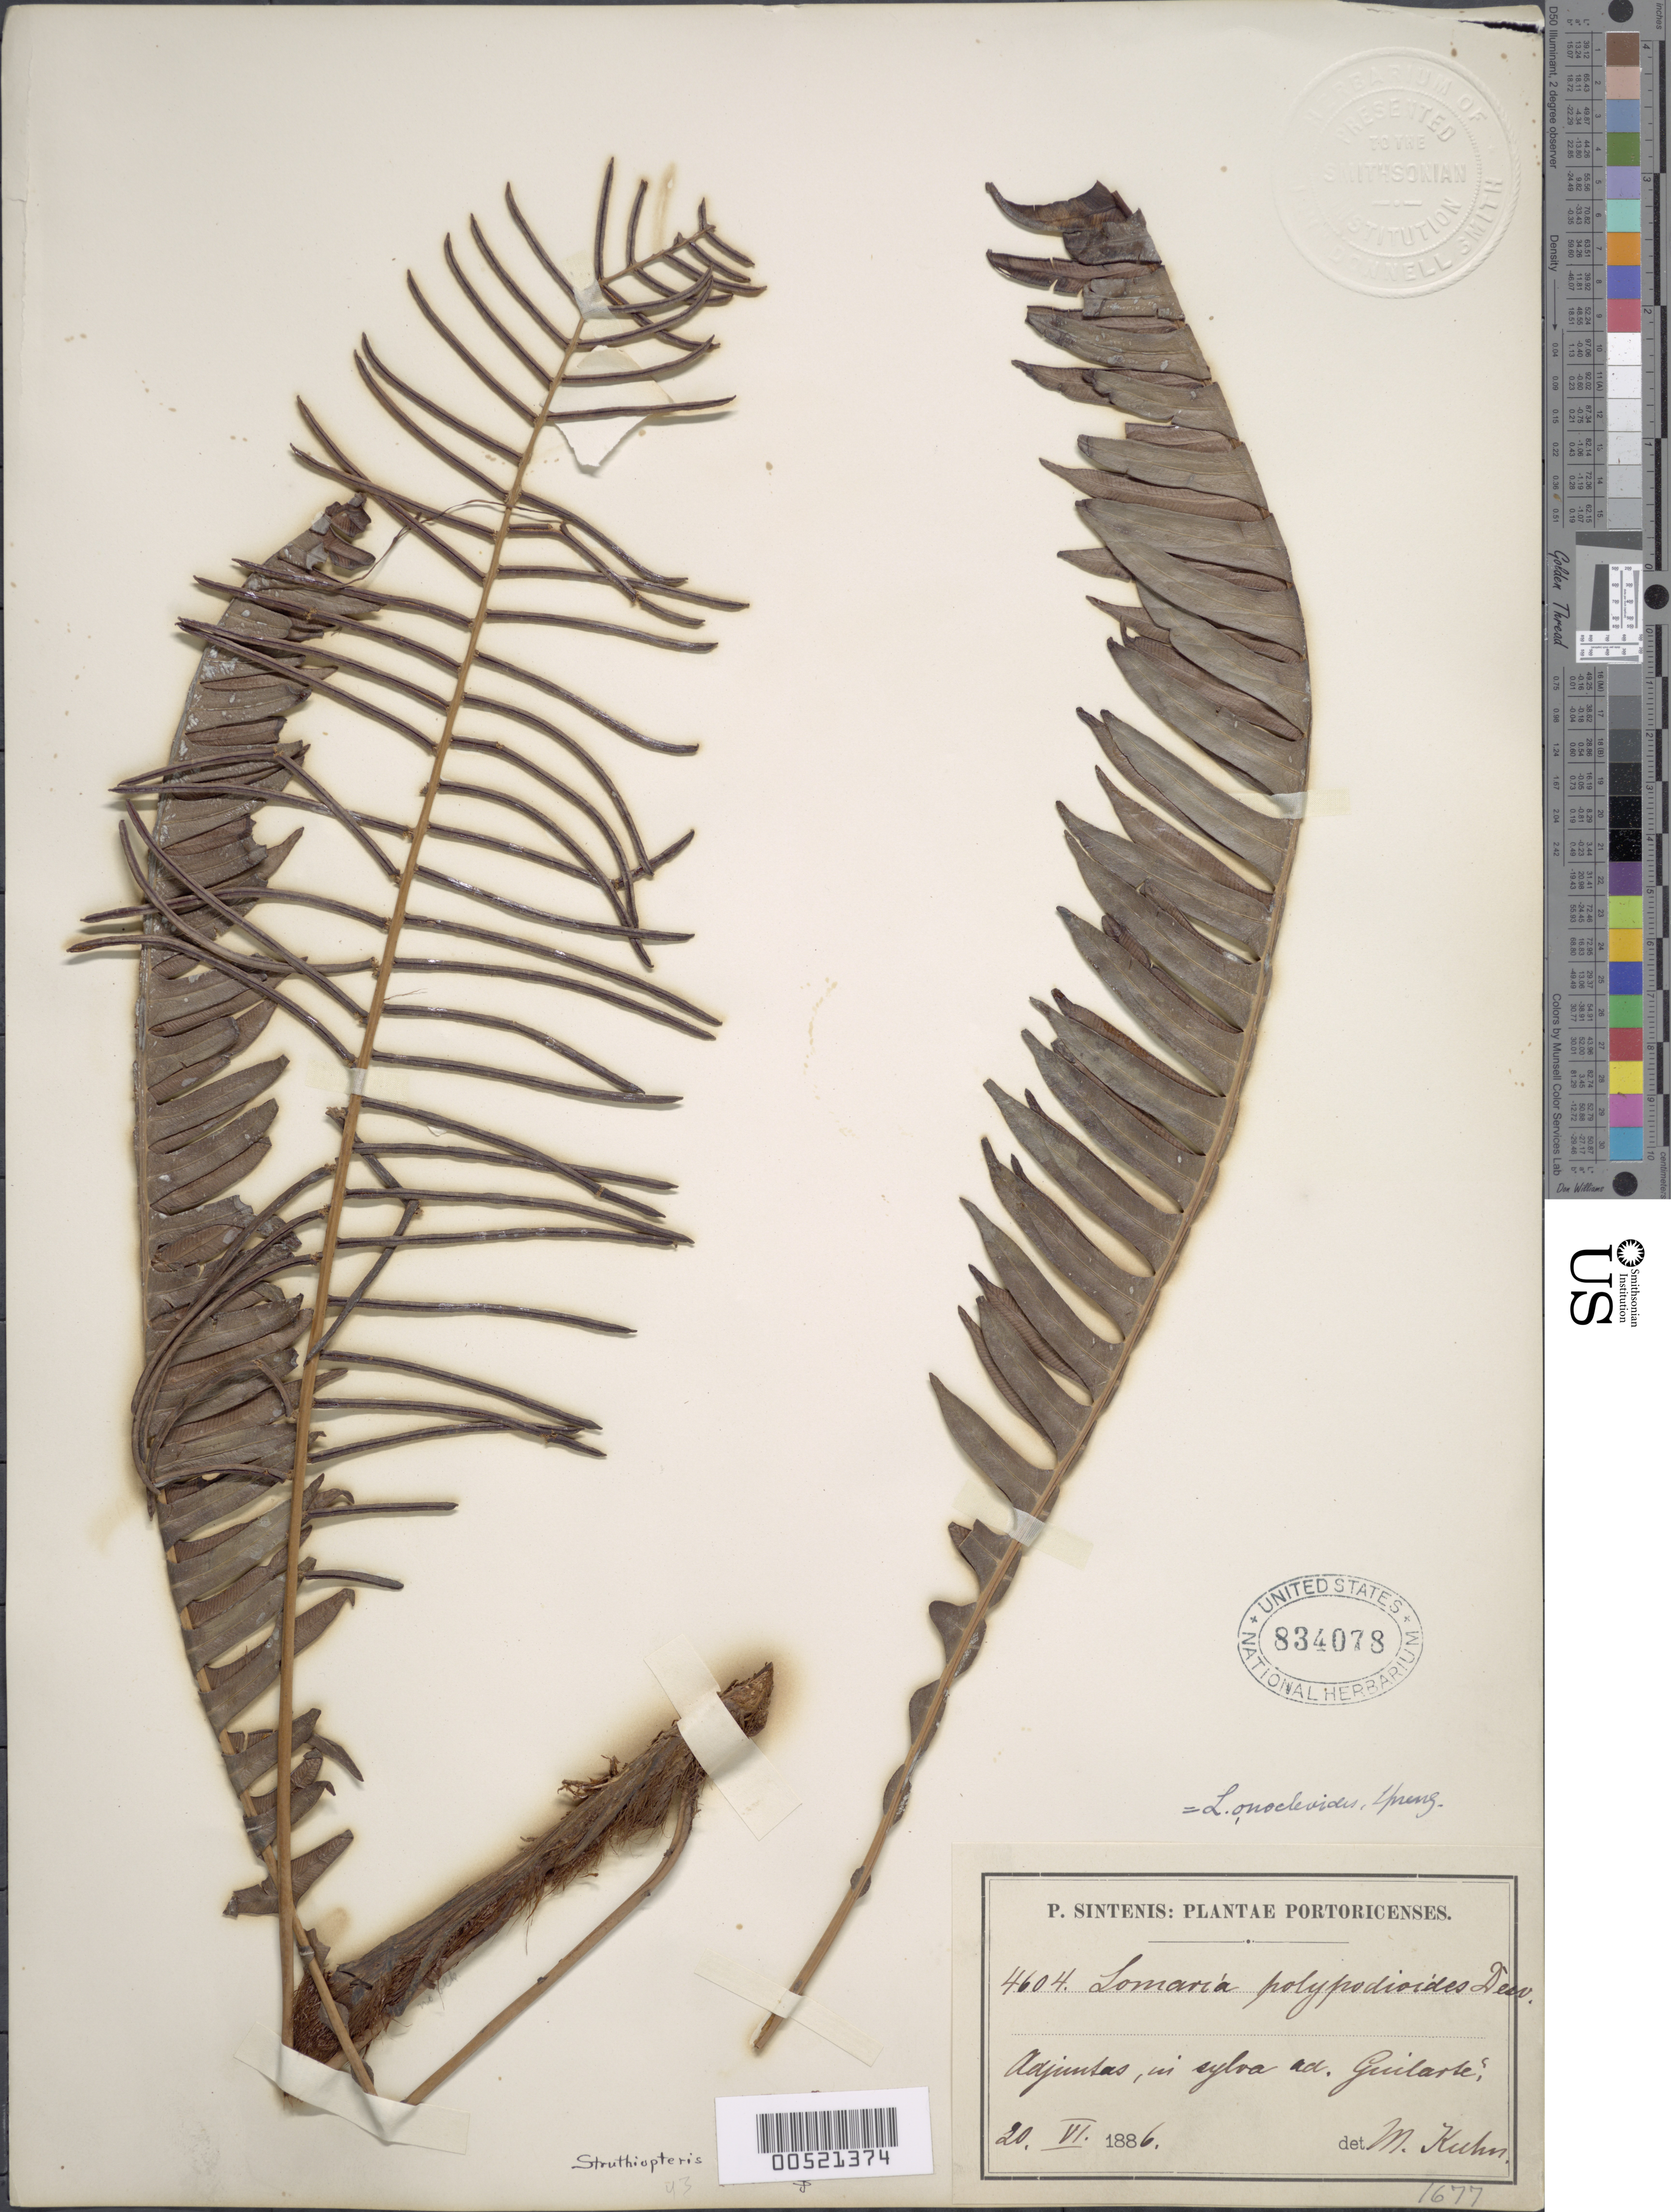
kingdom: Plantae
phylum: Tracheophyta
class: Polypodiopsida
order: Polypodiales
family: Blechnaceae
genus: Blechnum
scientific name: Blechnum binervatum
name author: (Poir.) C.V. Morton & Lellinger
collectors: P. Sintenis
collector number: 4604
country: Puerto Rico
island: Greater Antilles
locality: Adjuntas, Monte Guilarte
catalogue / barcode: US 834078